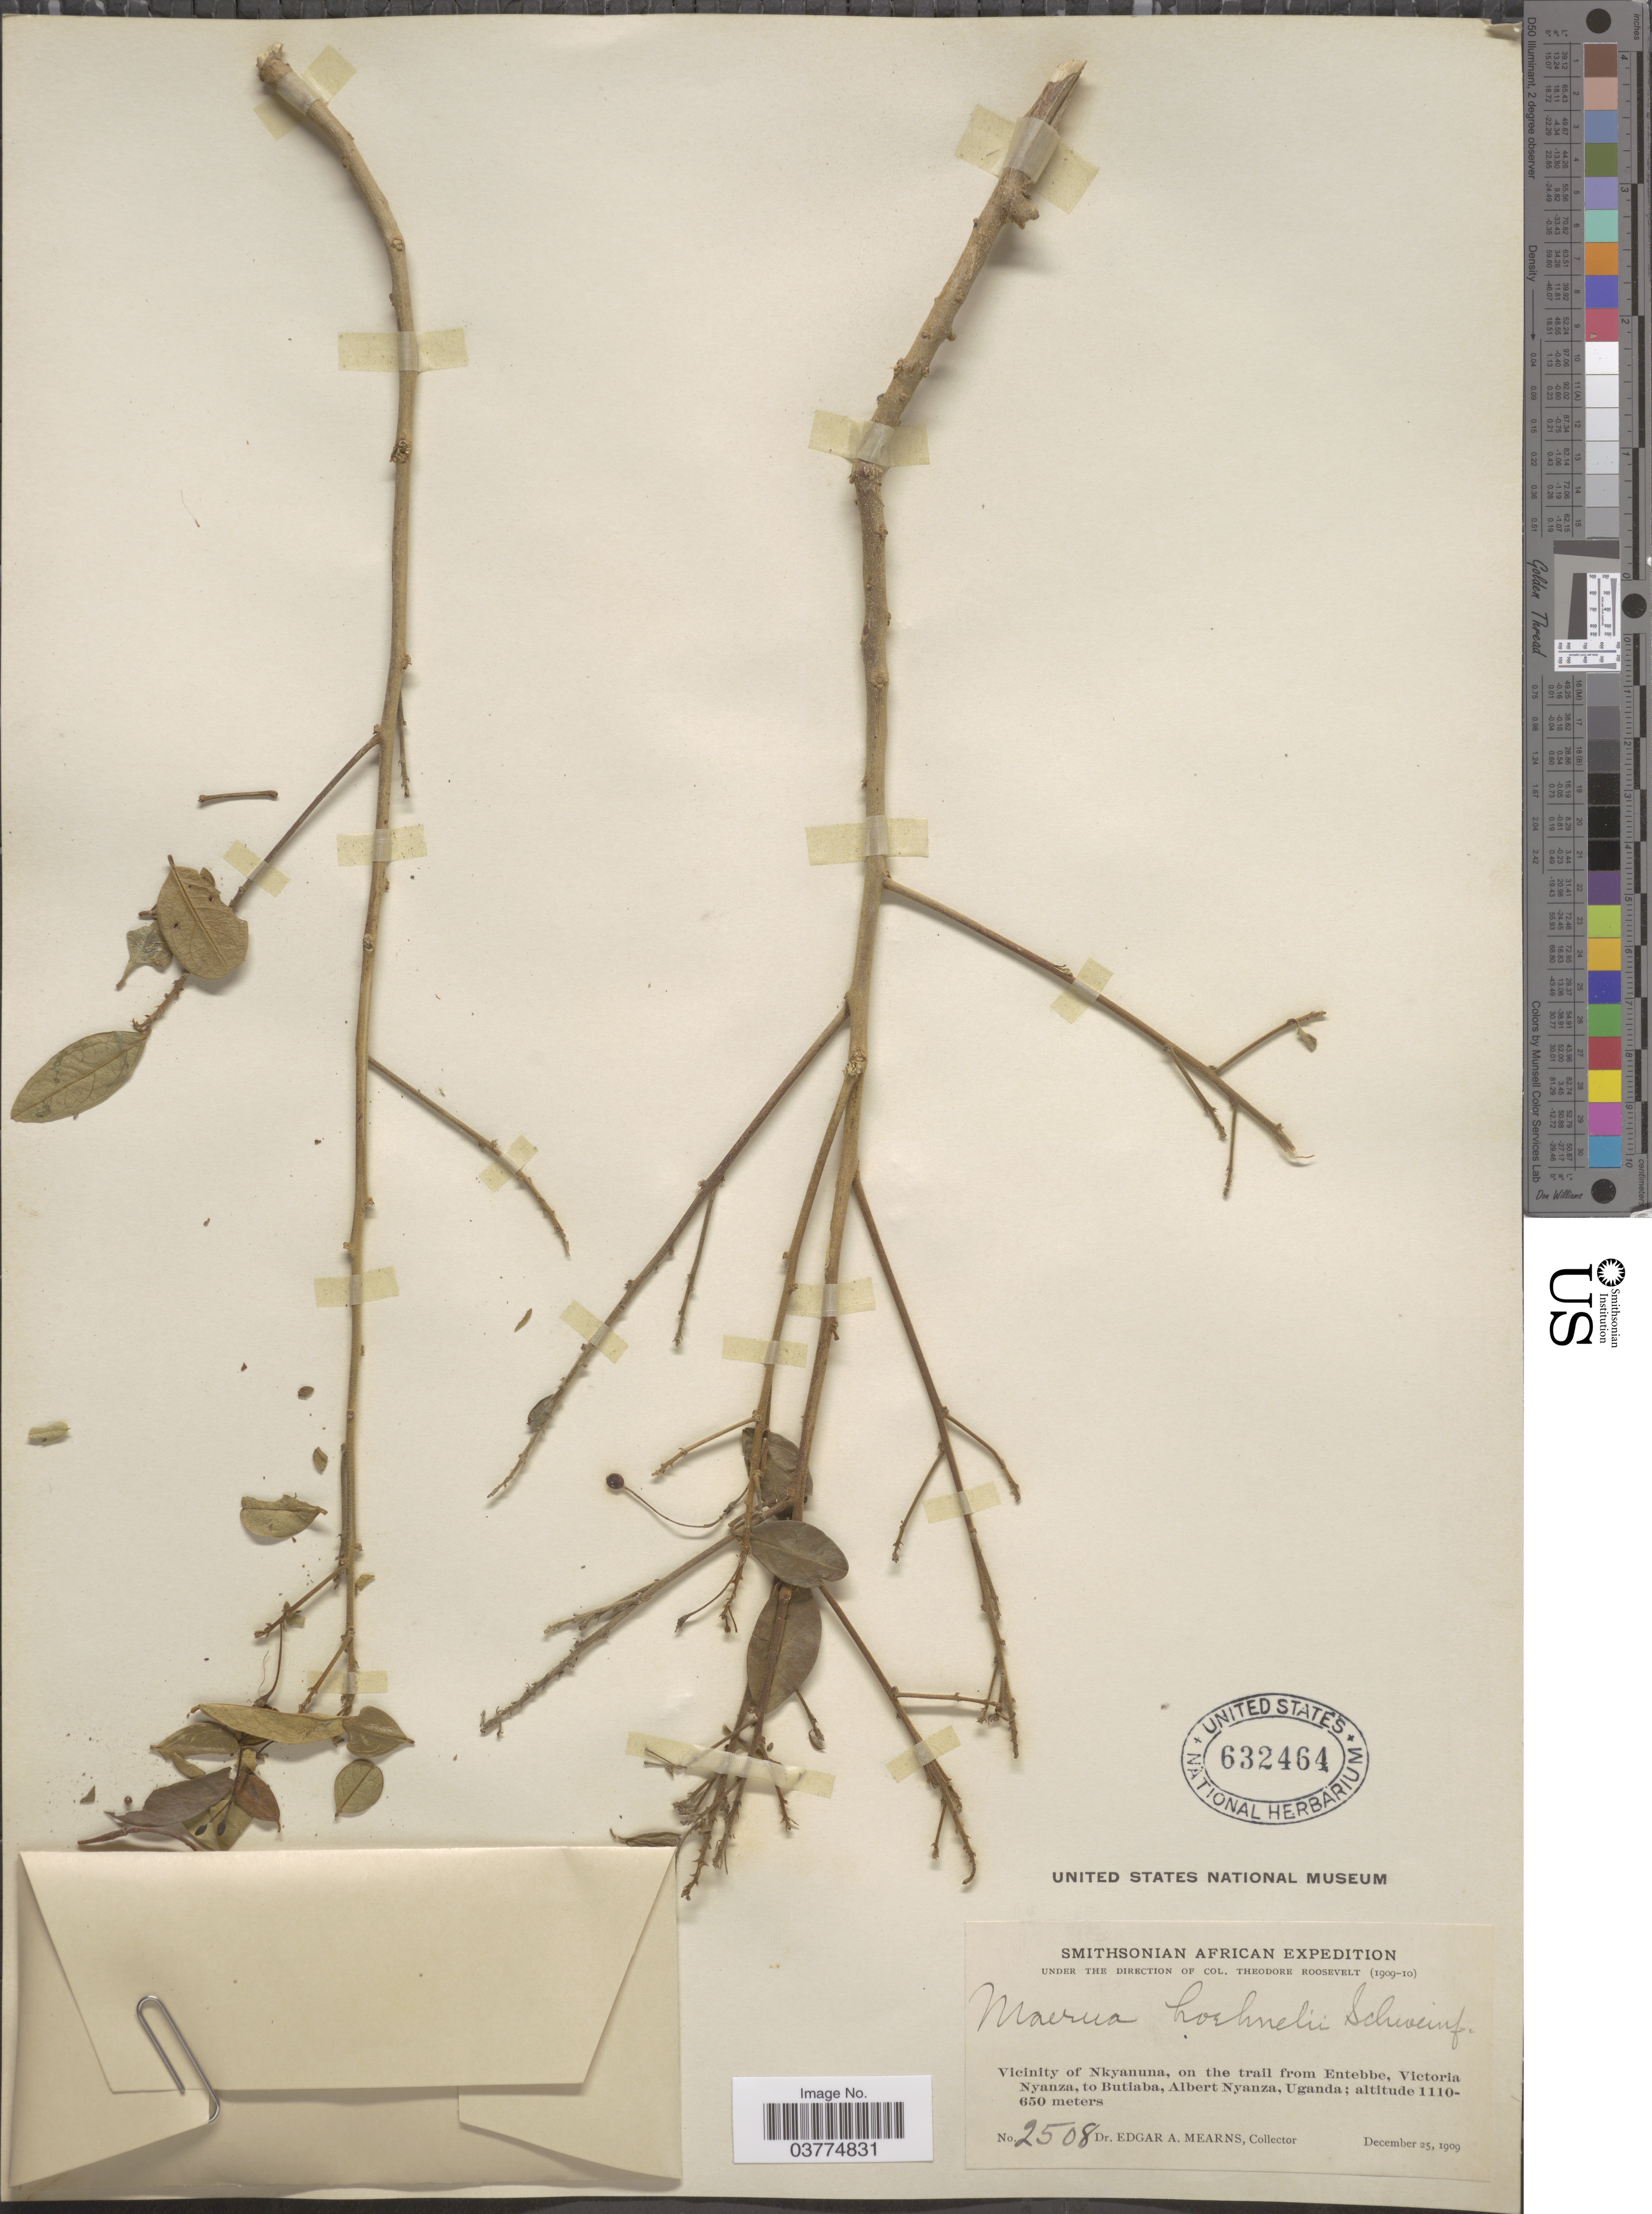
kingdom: Plantae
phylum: Tracheophyta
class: Magnoliopsida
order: Brassicales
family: Capparaceae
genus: Maerua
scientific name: Maerua hoehnelii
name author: Schweinf.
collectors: E. A. Mearns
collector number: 2508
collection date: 1909-12-25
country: Uganda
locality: Vicinity of Nkyanuna, on the trail from Entebbe, Victoria Nyanza, to Butiaba, Albert Nyanza.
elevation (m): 650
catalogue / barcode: US 632464